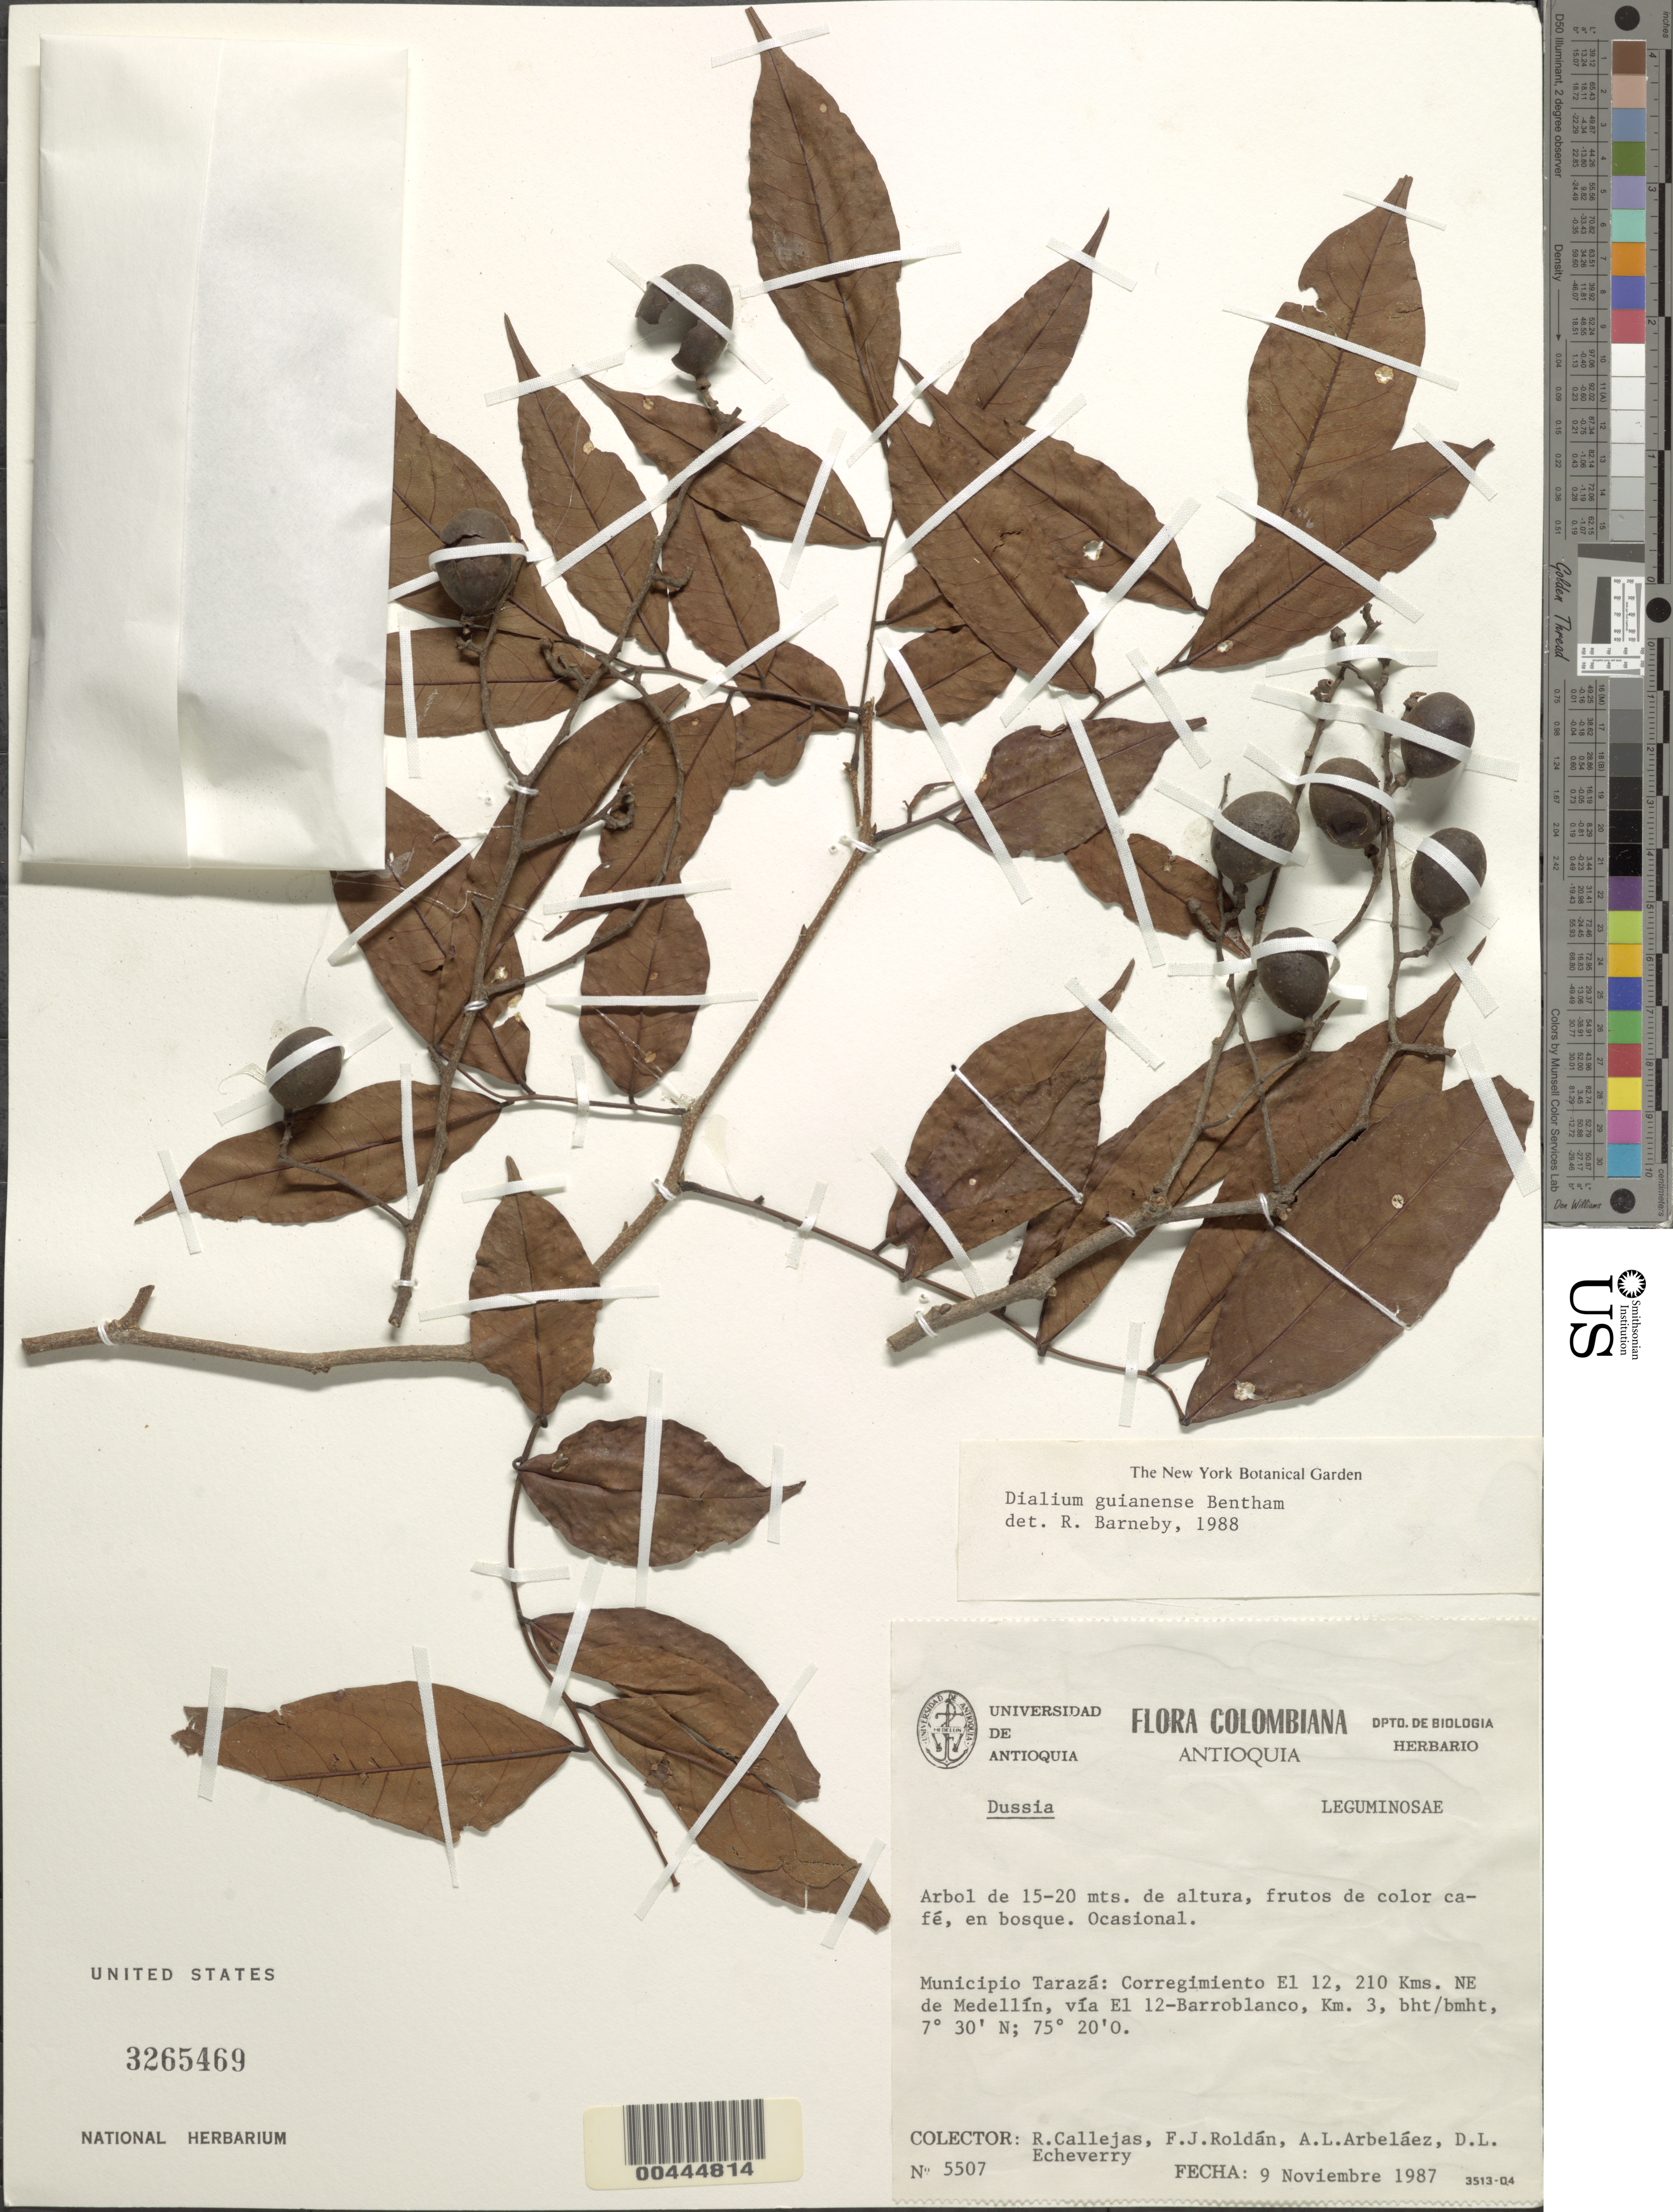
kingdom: Plantae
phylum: Tracheophyta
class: Magnoliopsida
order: Fabales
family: Fabaceae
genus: Dialium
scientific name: Dialium guianense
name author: (Aubl.) Sandwith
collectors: R. Callejas, F. J. Roldán, A. L. Arbelaez & D. Echeverry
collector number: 5507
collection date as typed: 09 Nov 1987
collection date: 1987-11-09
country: Colombia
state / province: Antioquia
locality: Taraza Mun. (?), NE of Medellin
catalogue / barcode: US 3265469